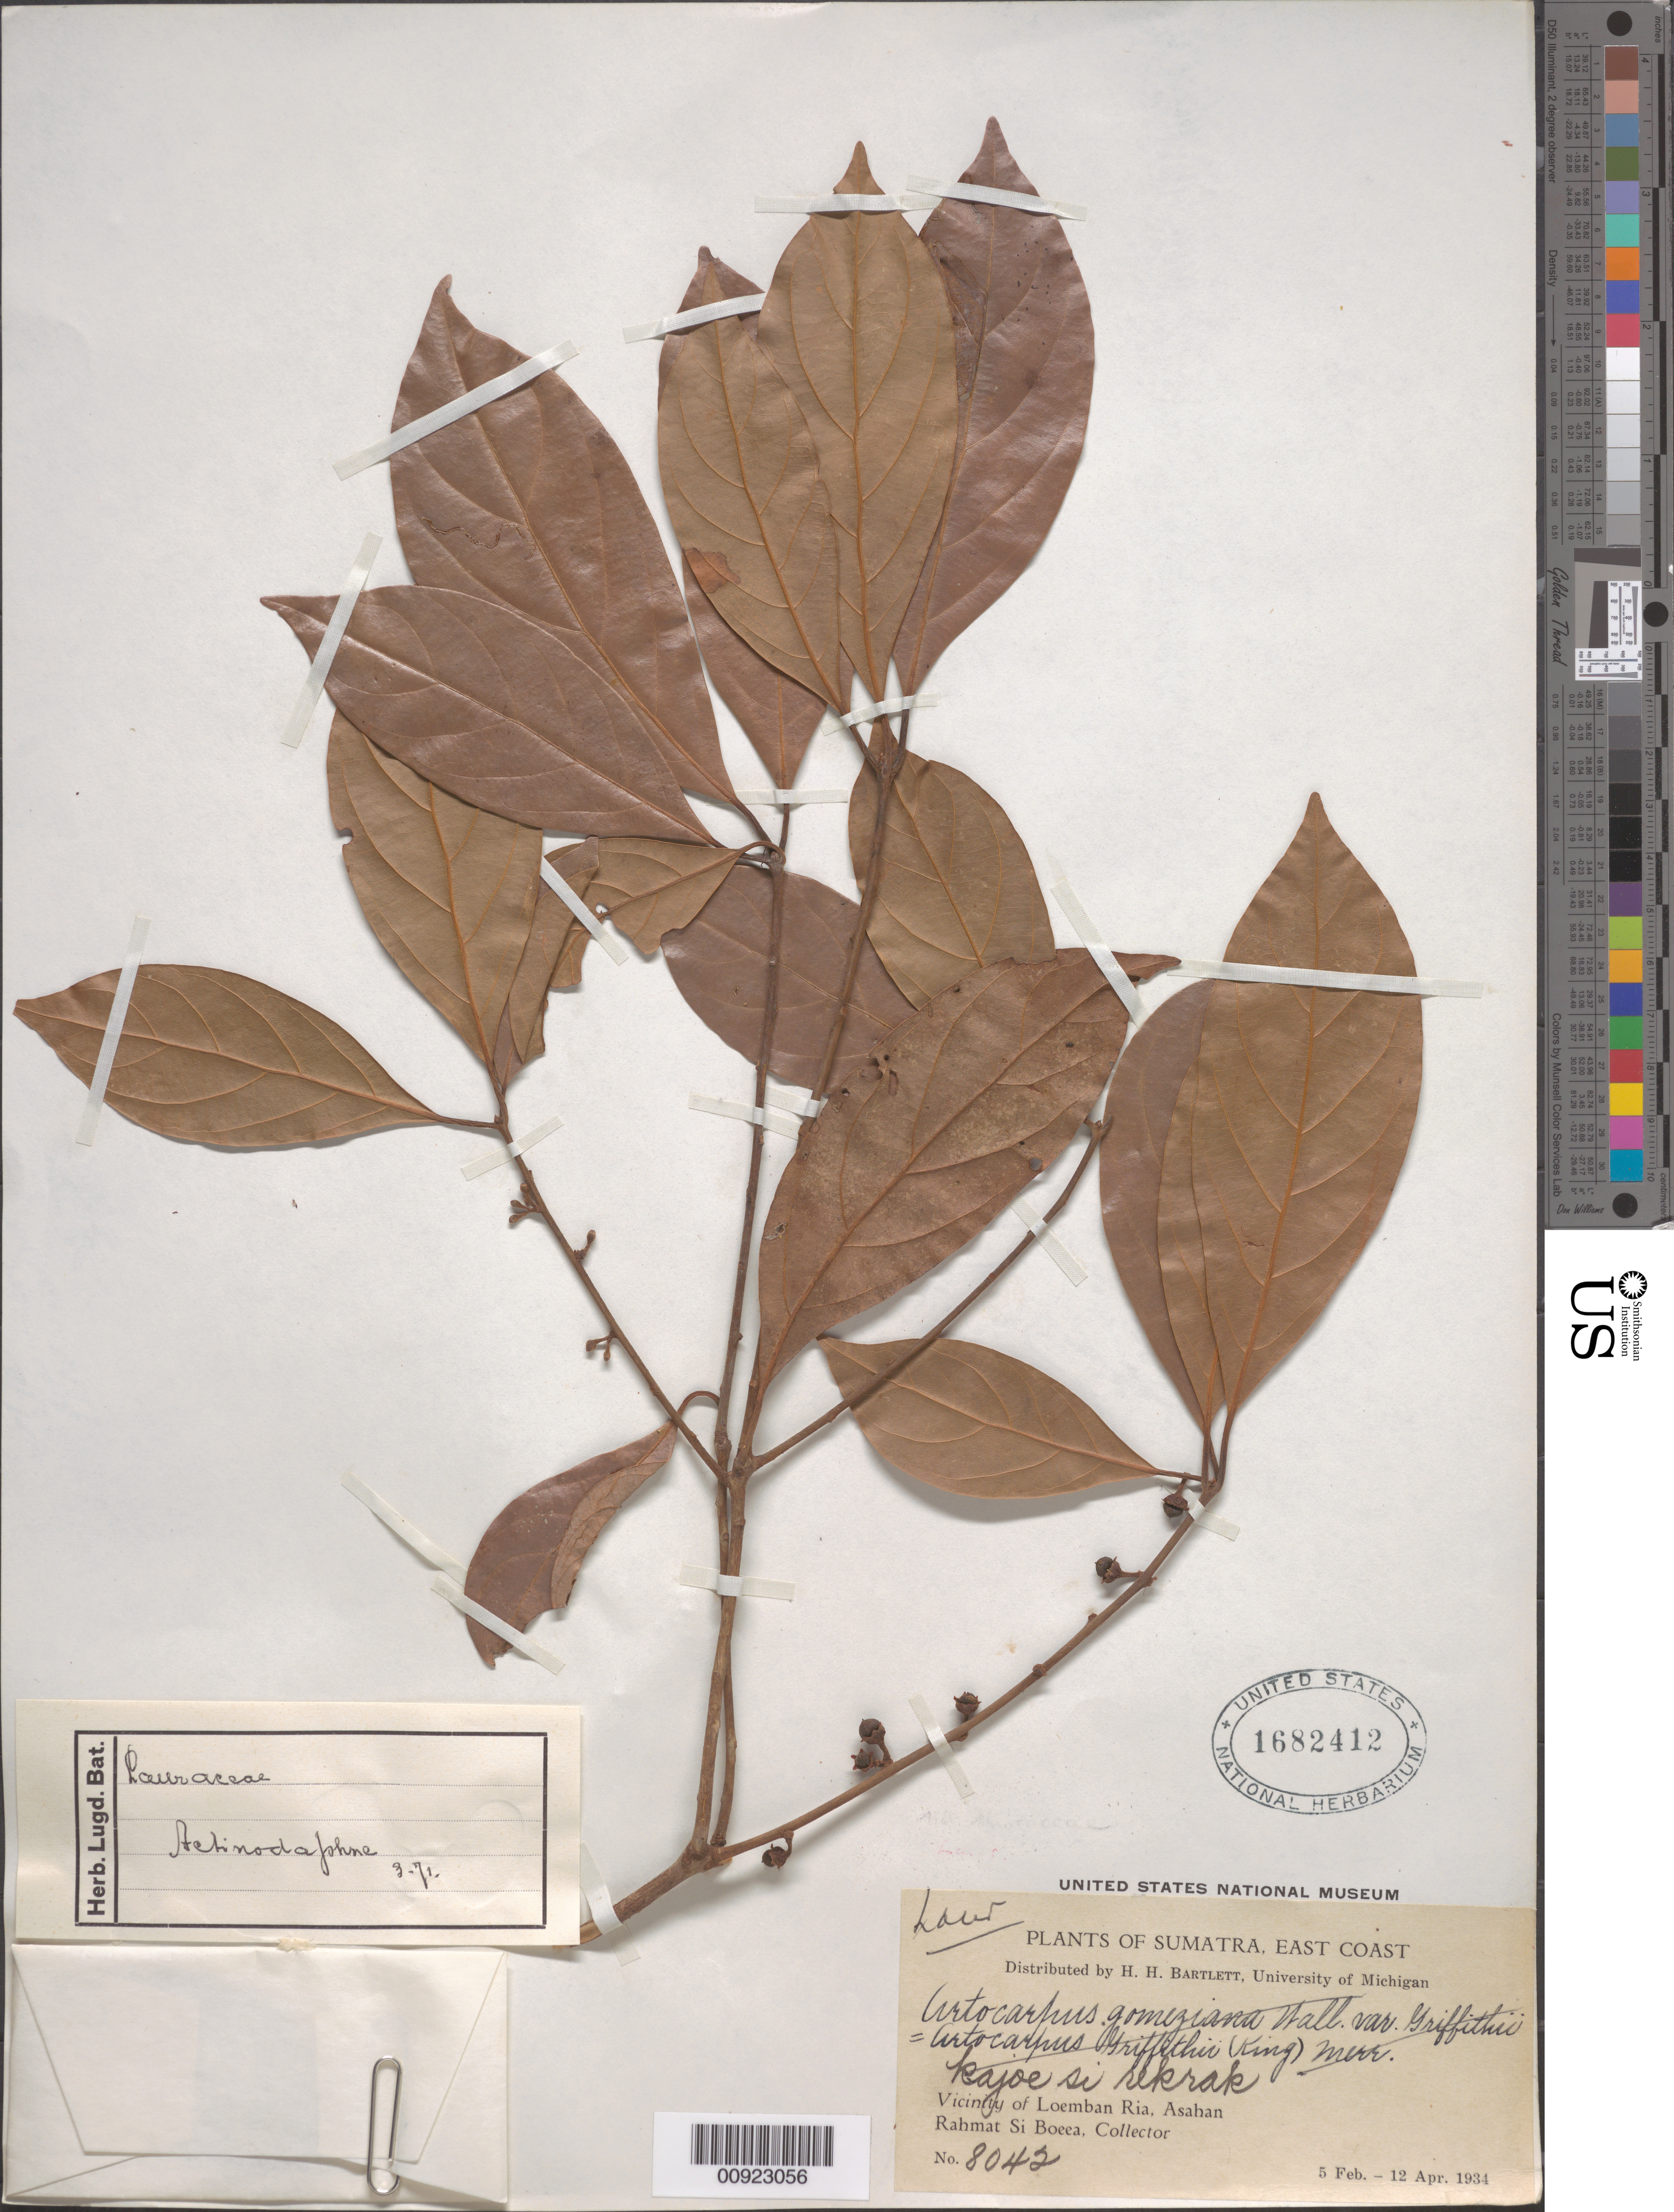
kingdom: Plantae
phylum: Tracheophyta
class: Magnoliopsida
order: Laurales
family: Lauraceae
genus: Actinodaphne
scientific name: Actinodaphne sp.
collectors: Rahmat Si Boeea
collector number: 8042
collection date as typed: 05 Feb 1934 to 12 Apr 1934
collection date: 1934-02-05/1934-04-12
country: Indonesia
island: Sumatra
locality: East Coast; Vicinity of Loemban Ria, Asahan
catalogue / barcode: US 1682412